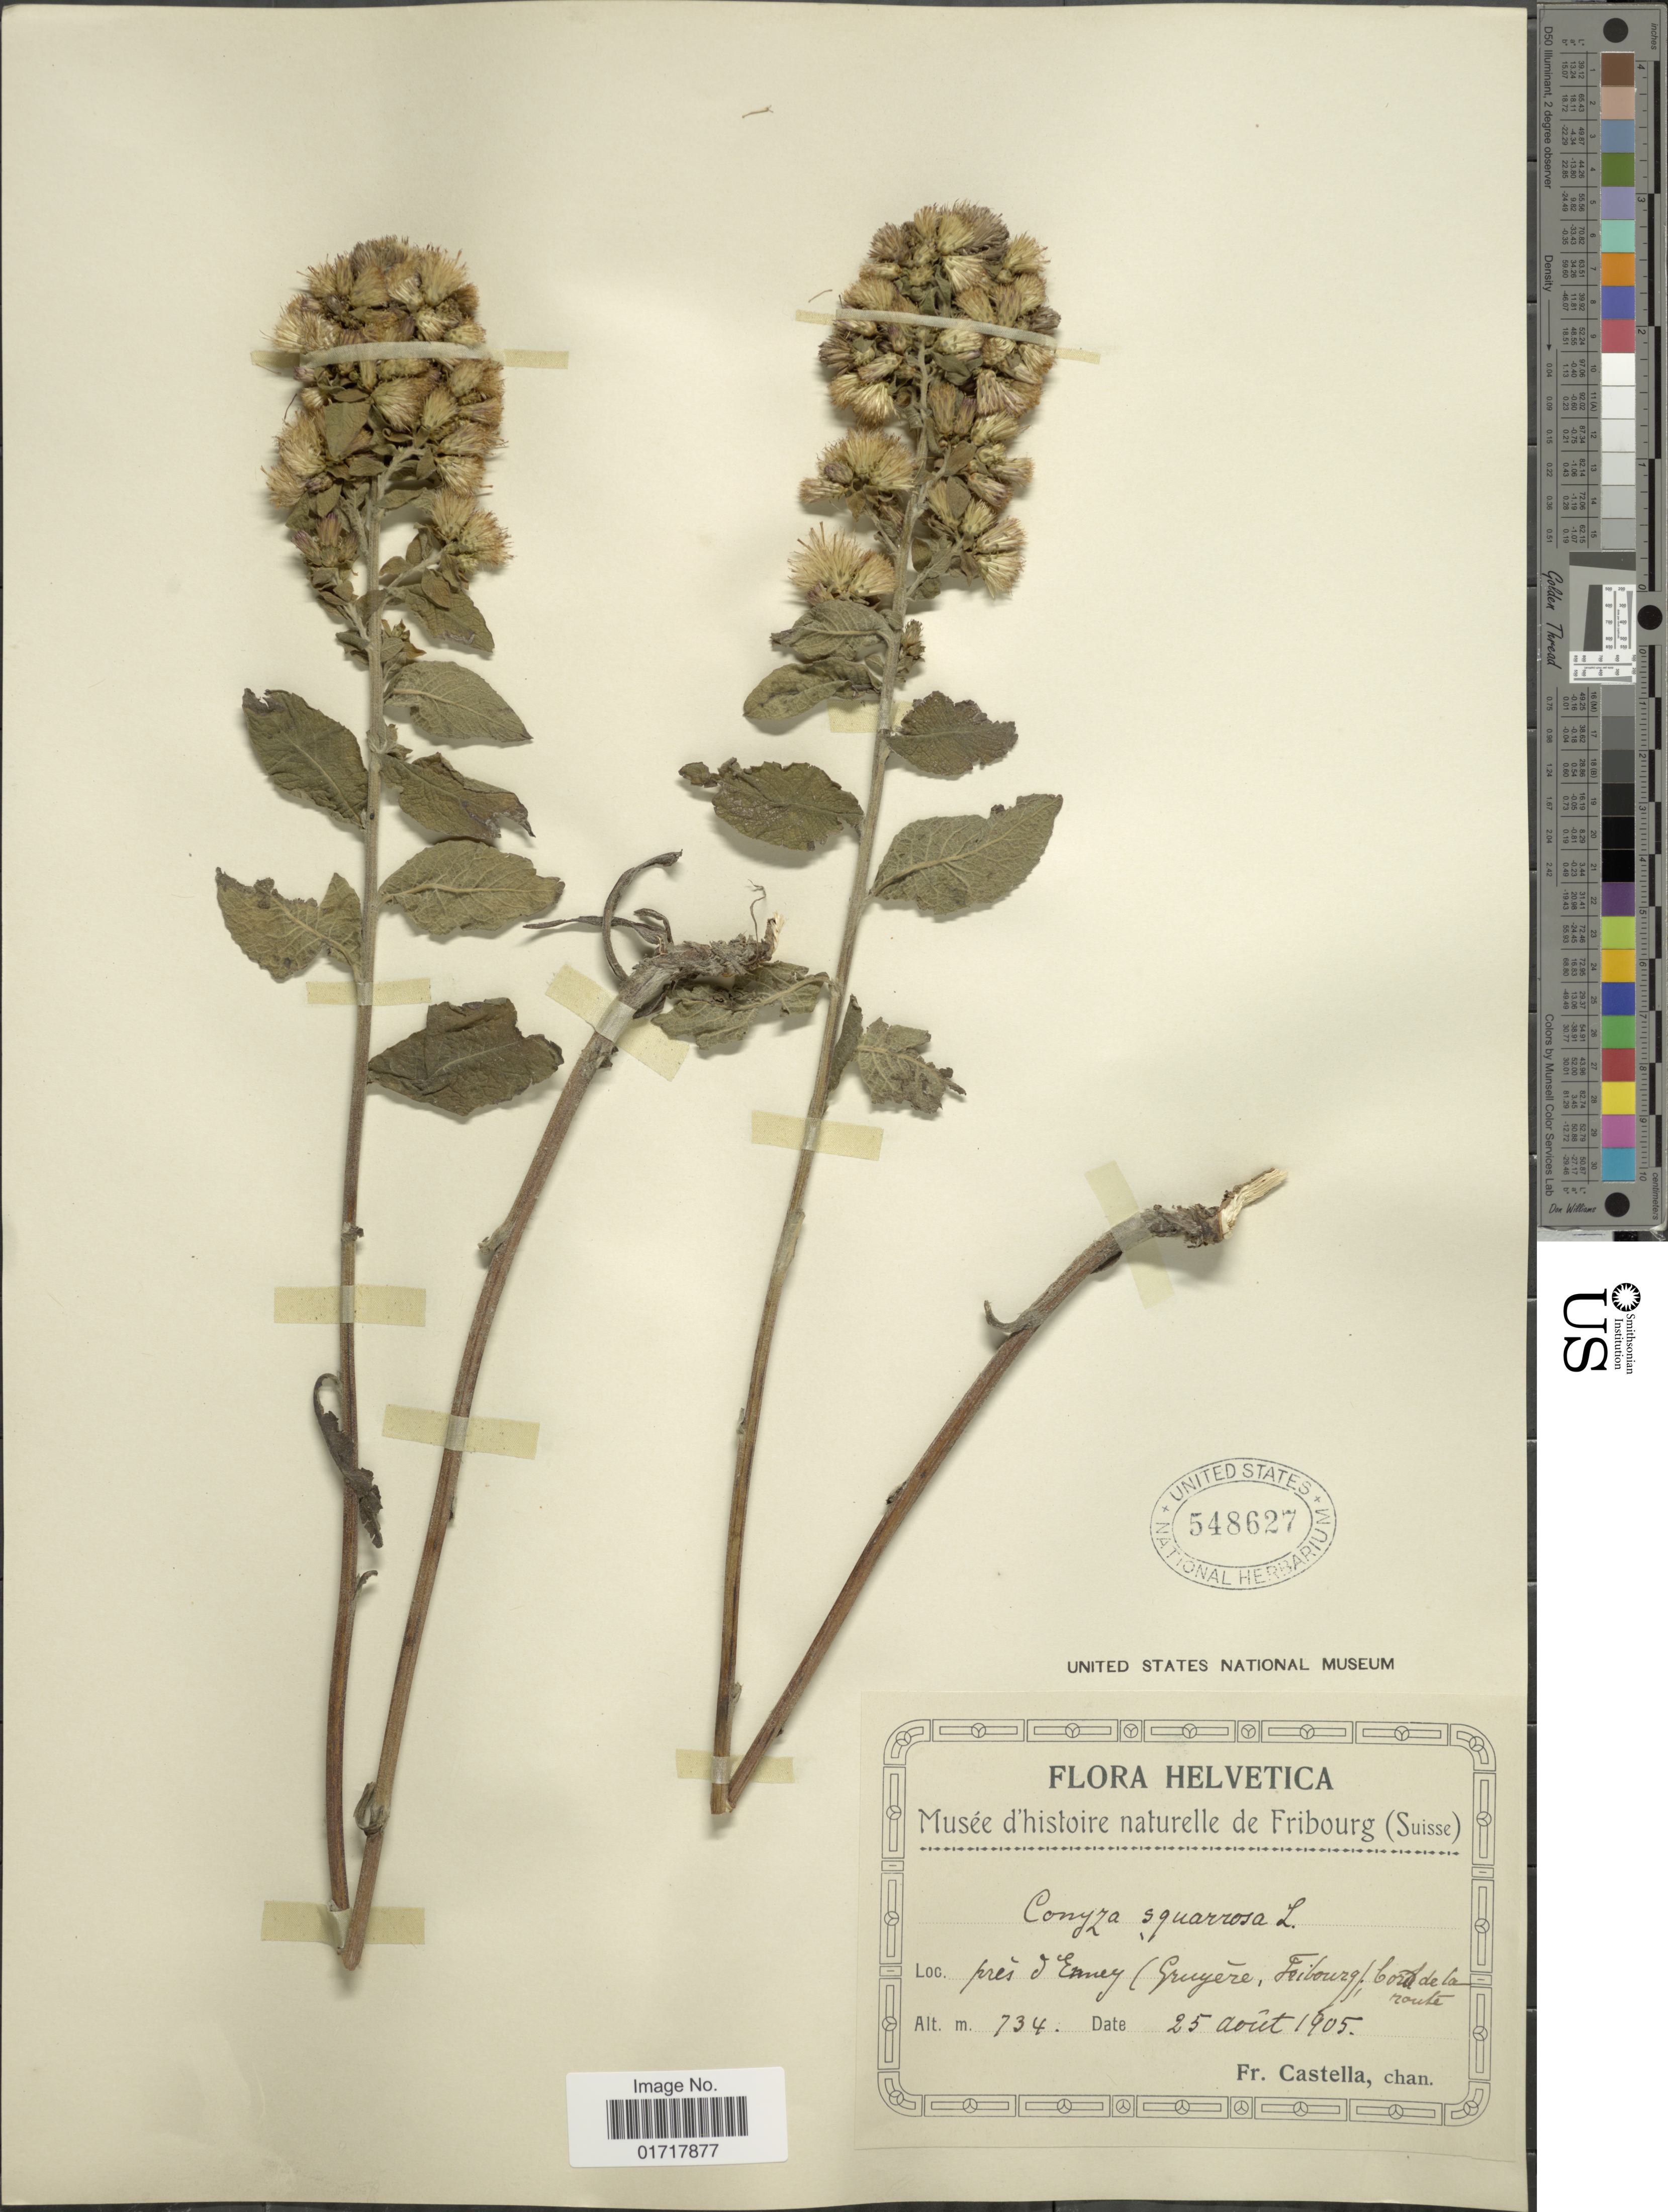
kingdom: Plantae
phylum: Tracheophyta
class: Magnoliopsida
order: Asterales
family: Asteraceae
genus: Conyza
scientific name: Conyza squamosa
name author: Bory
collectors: Fr. Castella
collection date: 1905-08-25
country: Switzerland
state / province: Fribourg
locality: Pres d' Enney (Gruyères, Fribourg), bord de la route.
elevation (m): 7347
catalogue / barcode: US 548627